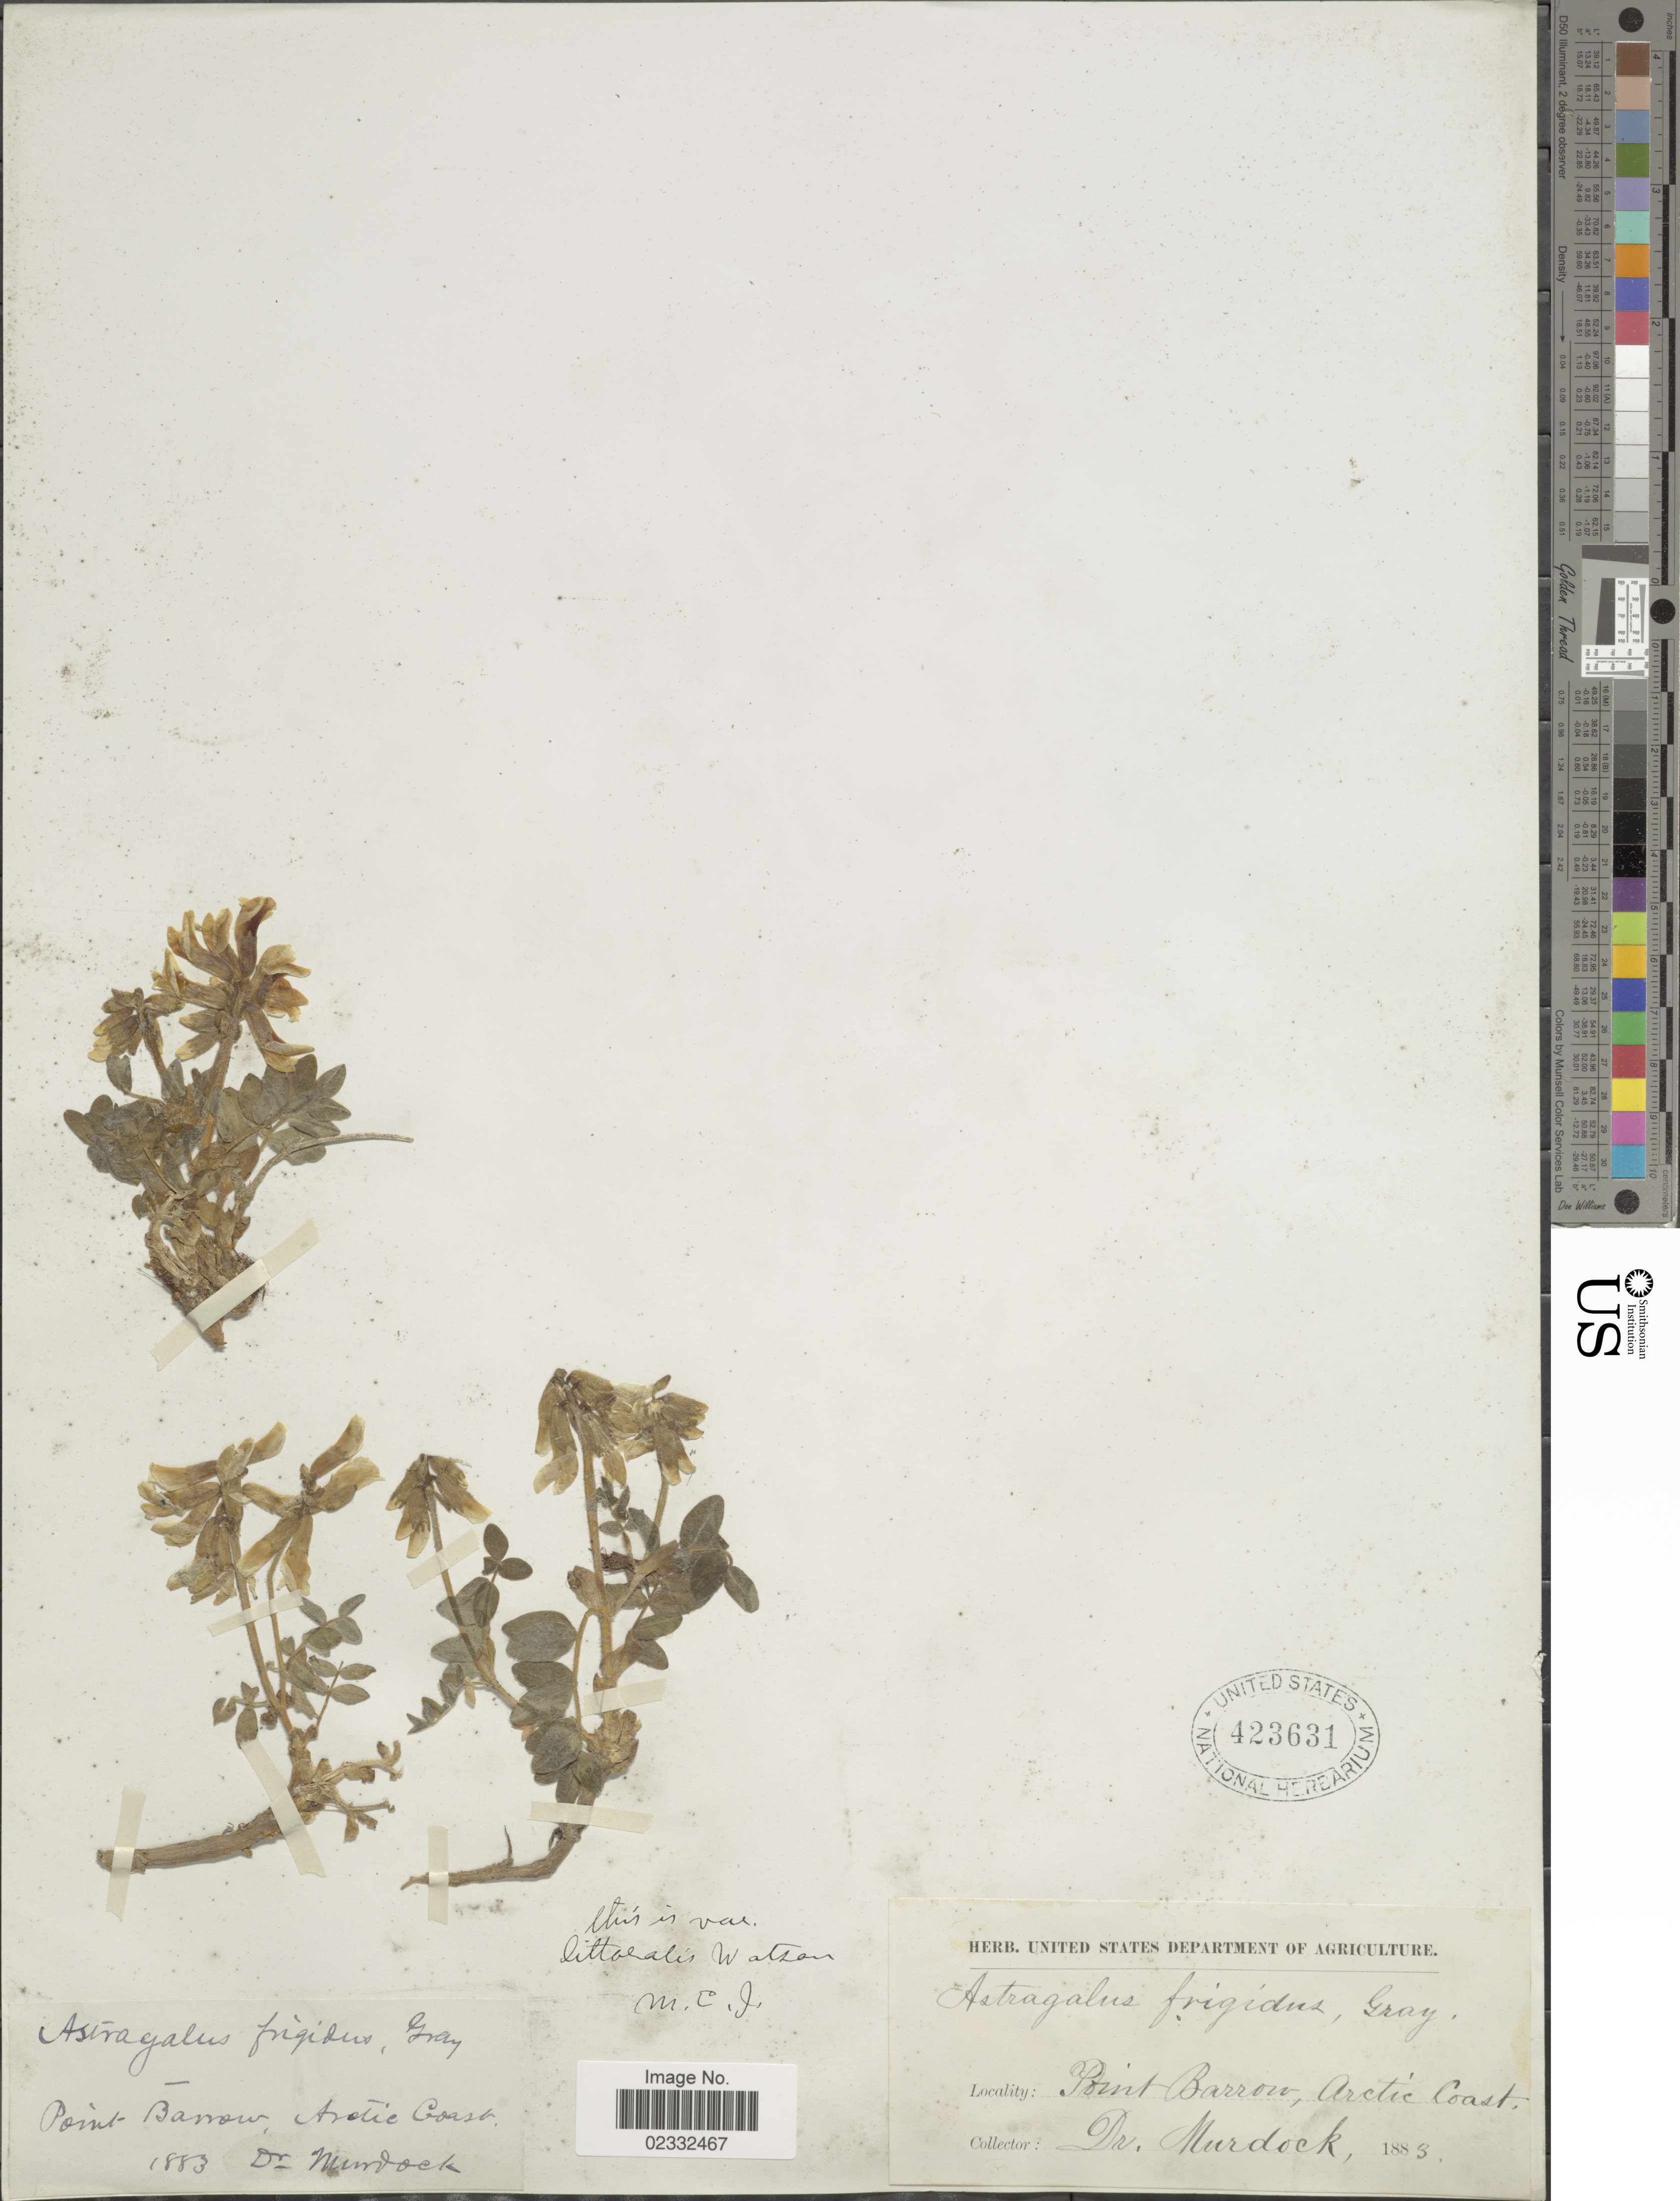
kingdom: Plantae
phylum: Tracheophyta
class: Magnoliopsida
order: Fabales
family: Fabaceae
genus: Astragalus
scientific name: Astragalus littoralis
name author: (Hook.) Coville & Standl. ex Mertie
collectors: -. Murdock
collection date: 1883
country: United States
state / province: Alaska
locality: Point Barrow, Arctic Coast.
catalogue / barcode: US 423631